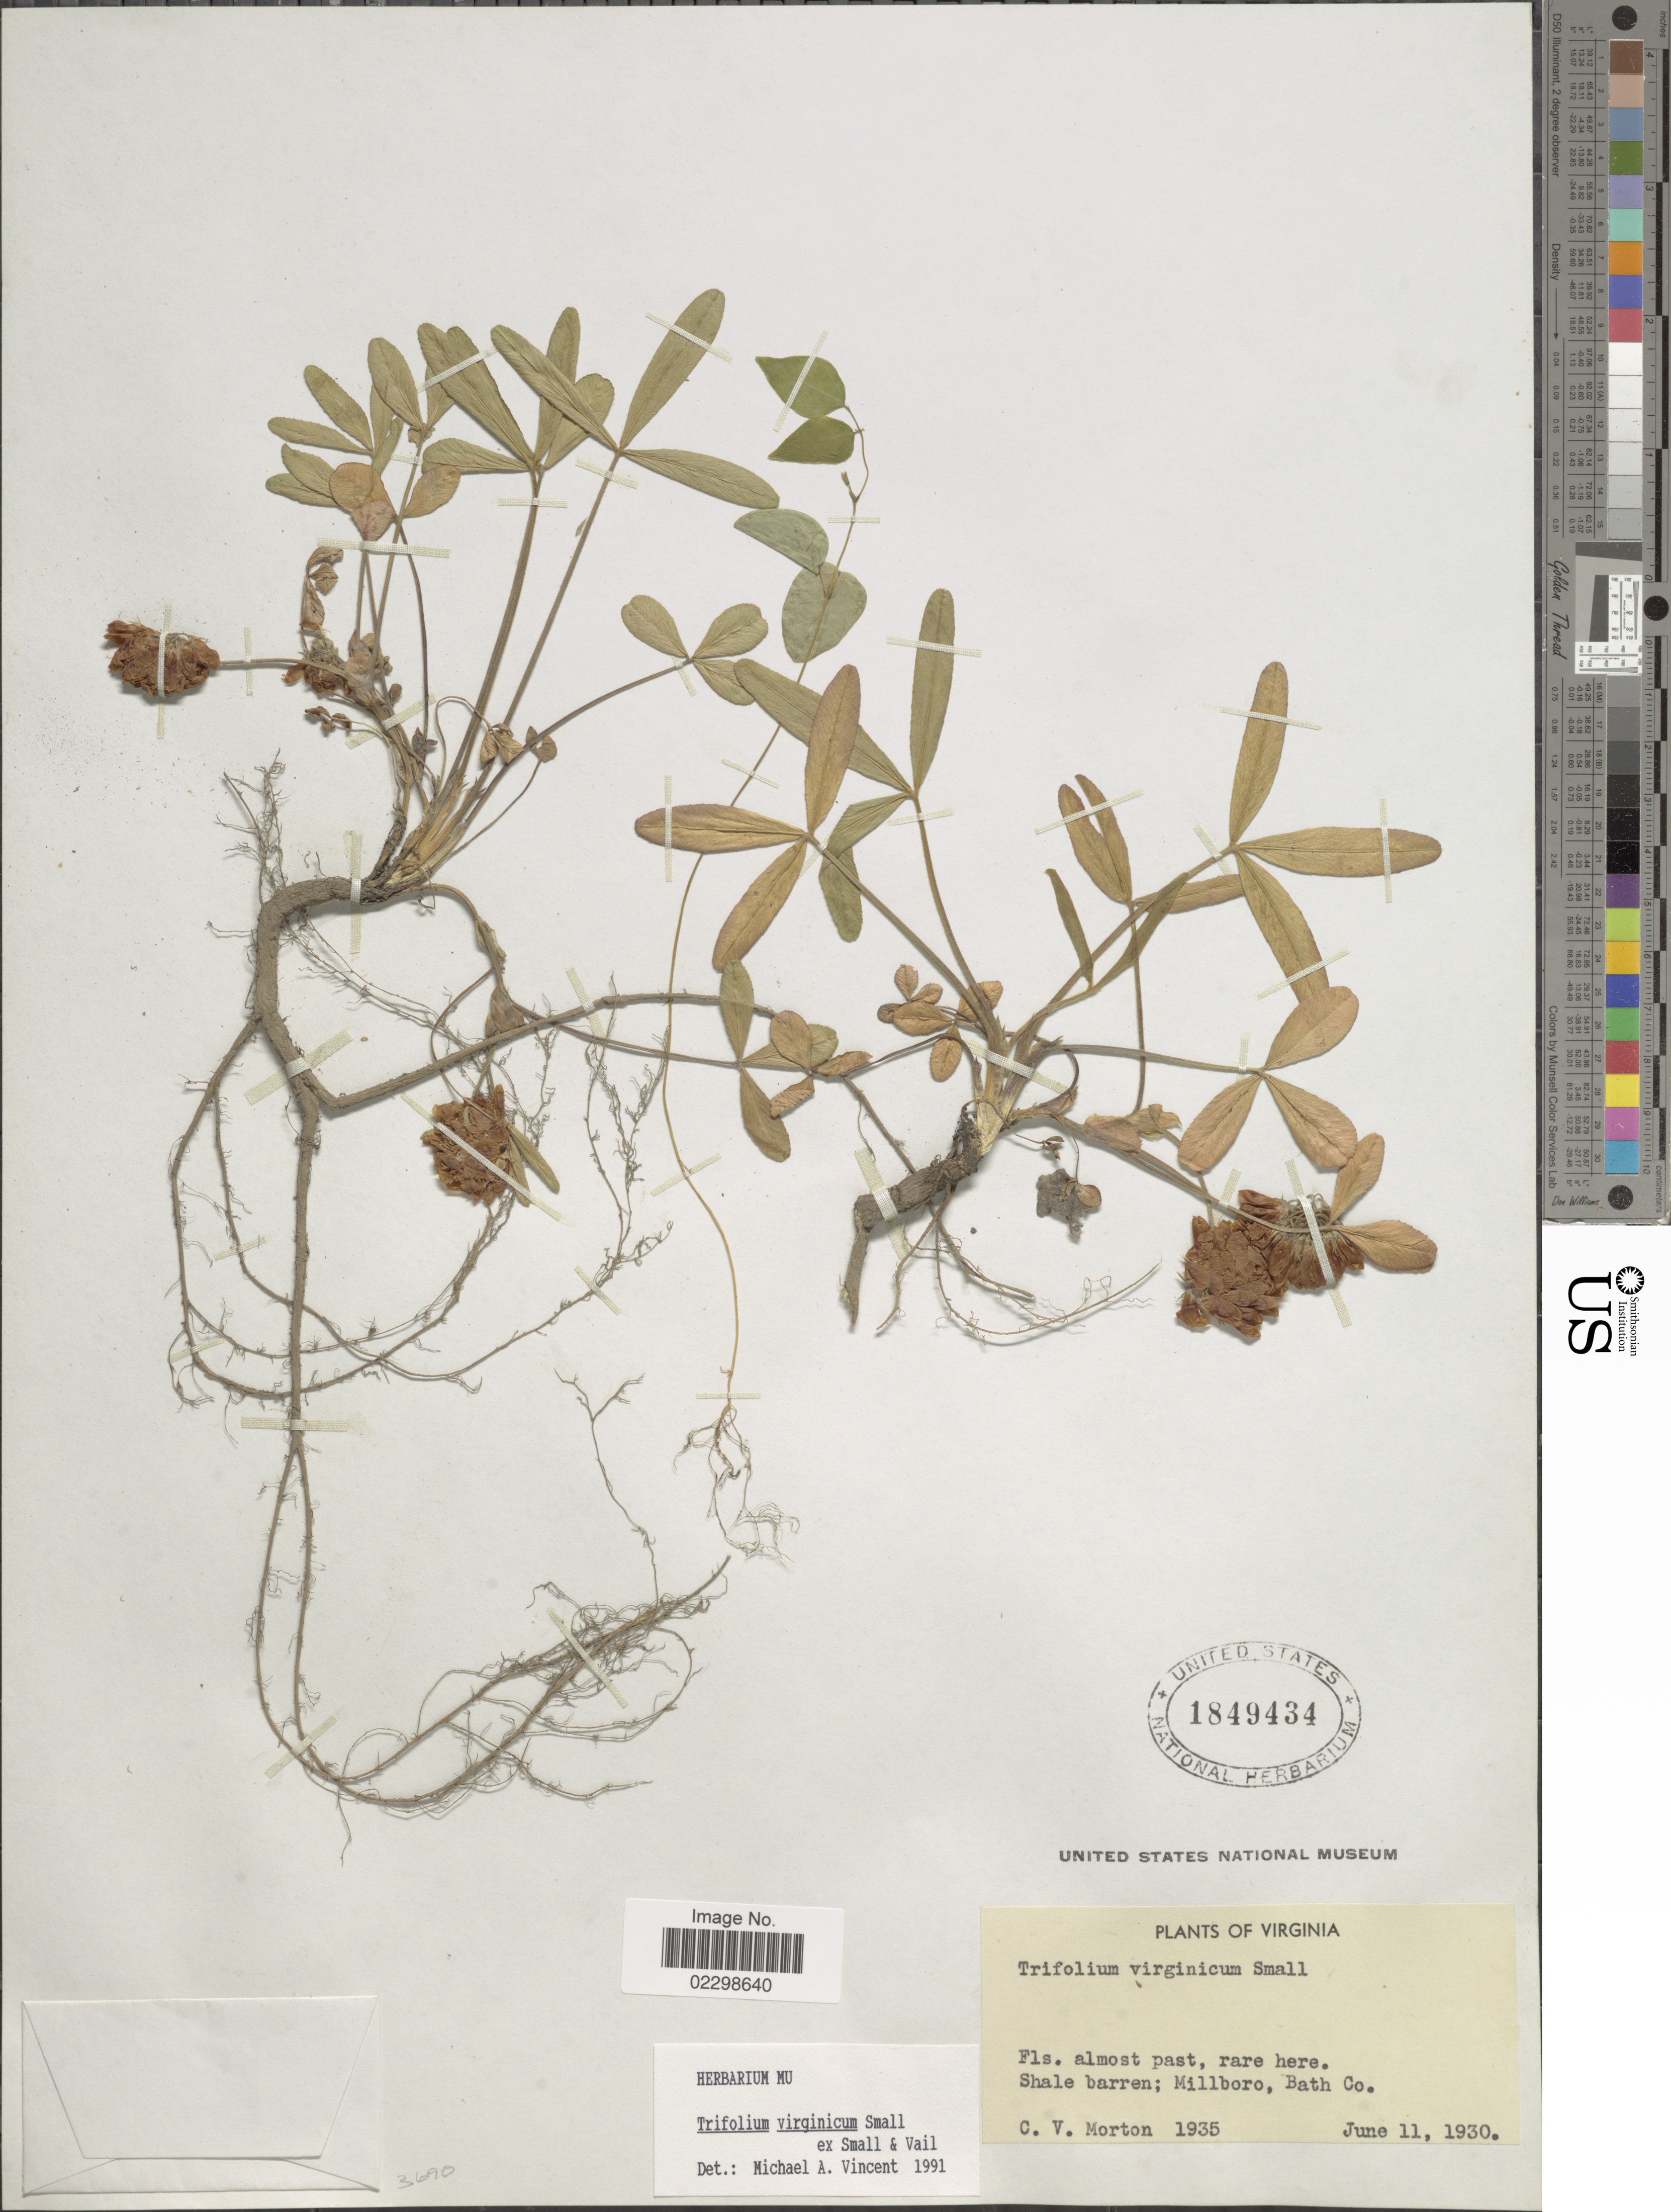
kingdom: Plantae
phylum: Tracheophyta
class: Magnoliopsida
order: Fabales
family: Fabaceae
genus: Trifolium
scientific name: Trifolium virginicum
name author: Small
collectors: C. V. Morton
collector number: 1935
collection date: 1930-06-11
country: United States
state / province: Virginia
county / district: Bath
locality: Millboro, Bath Co.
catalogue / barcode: US 1849434